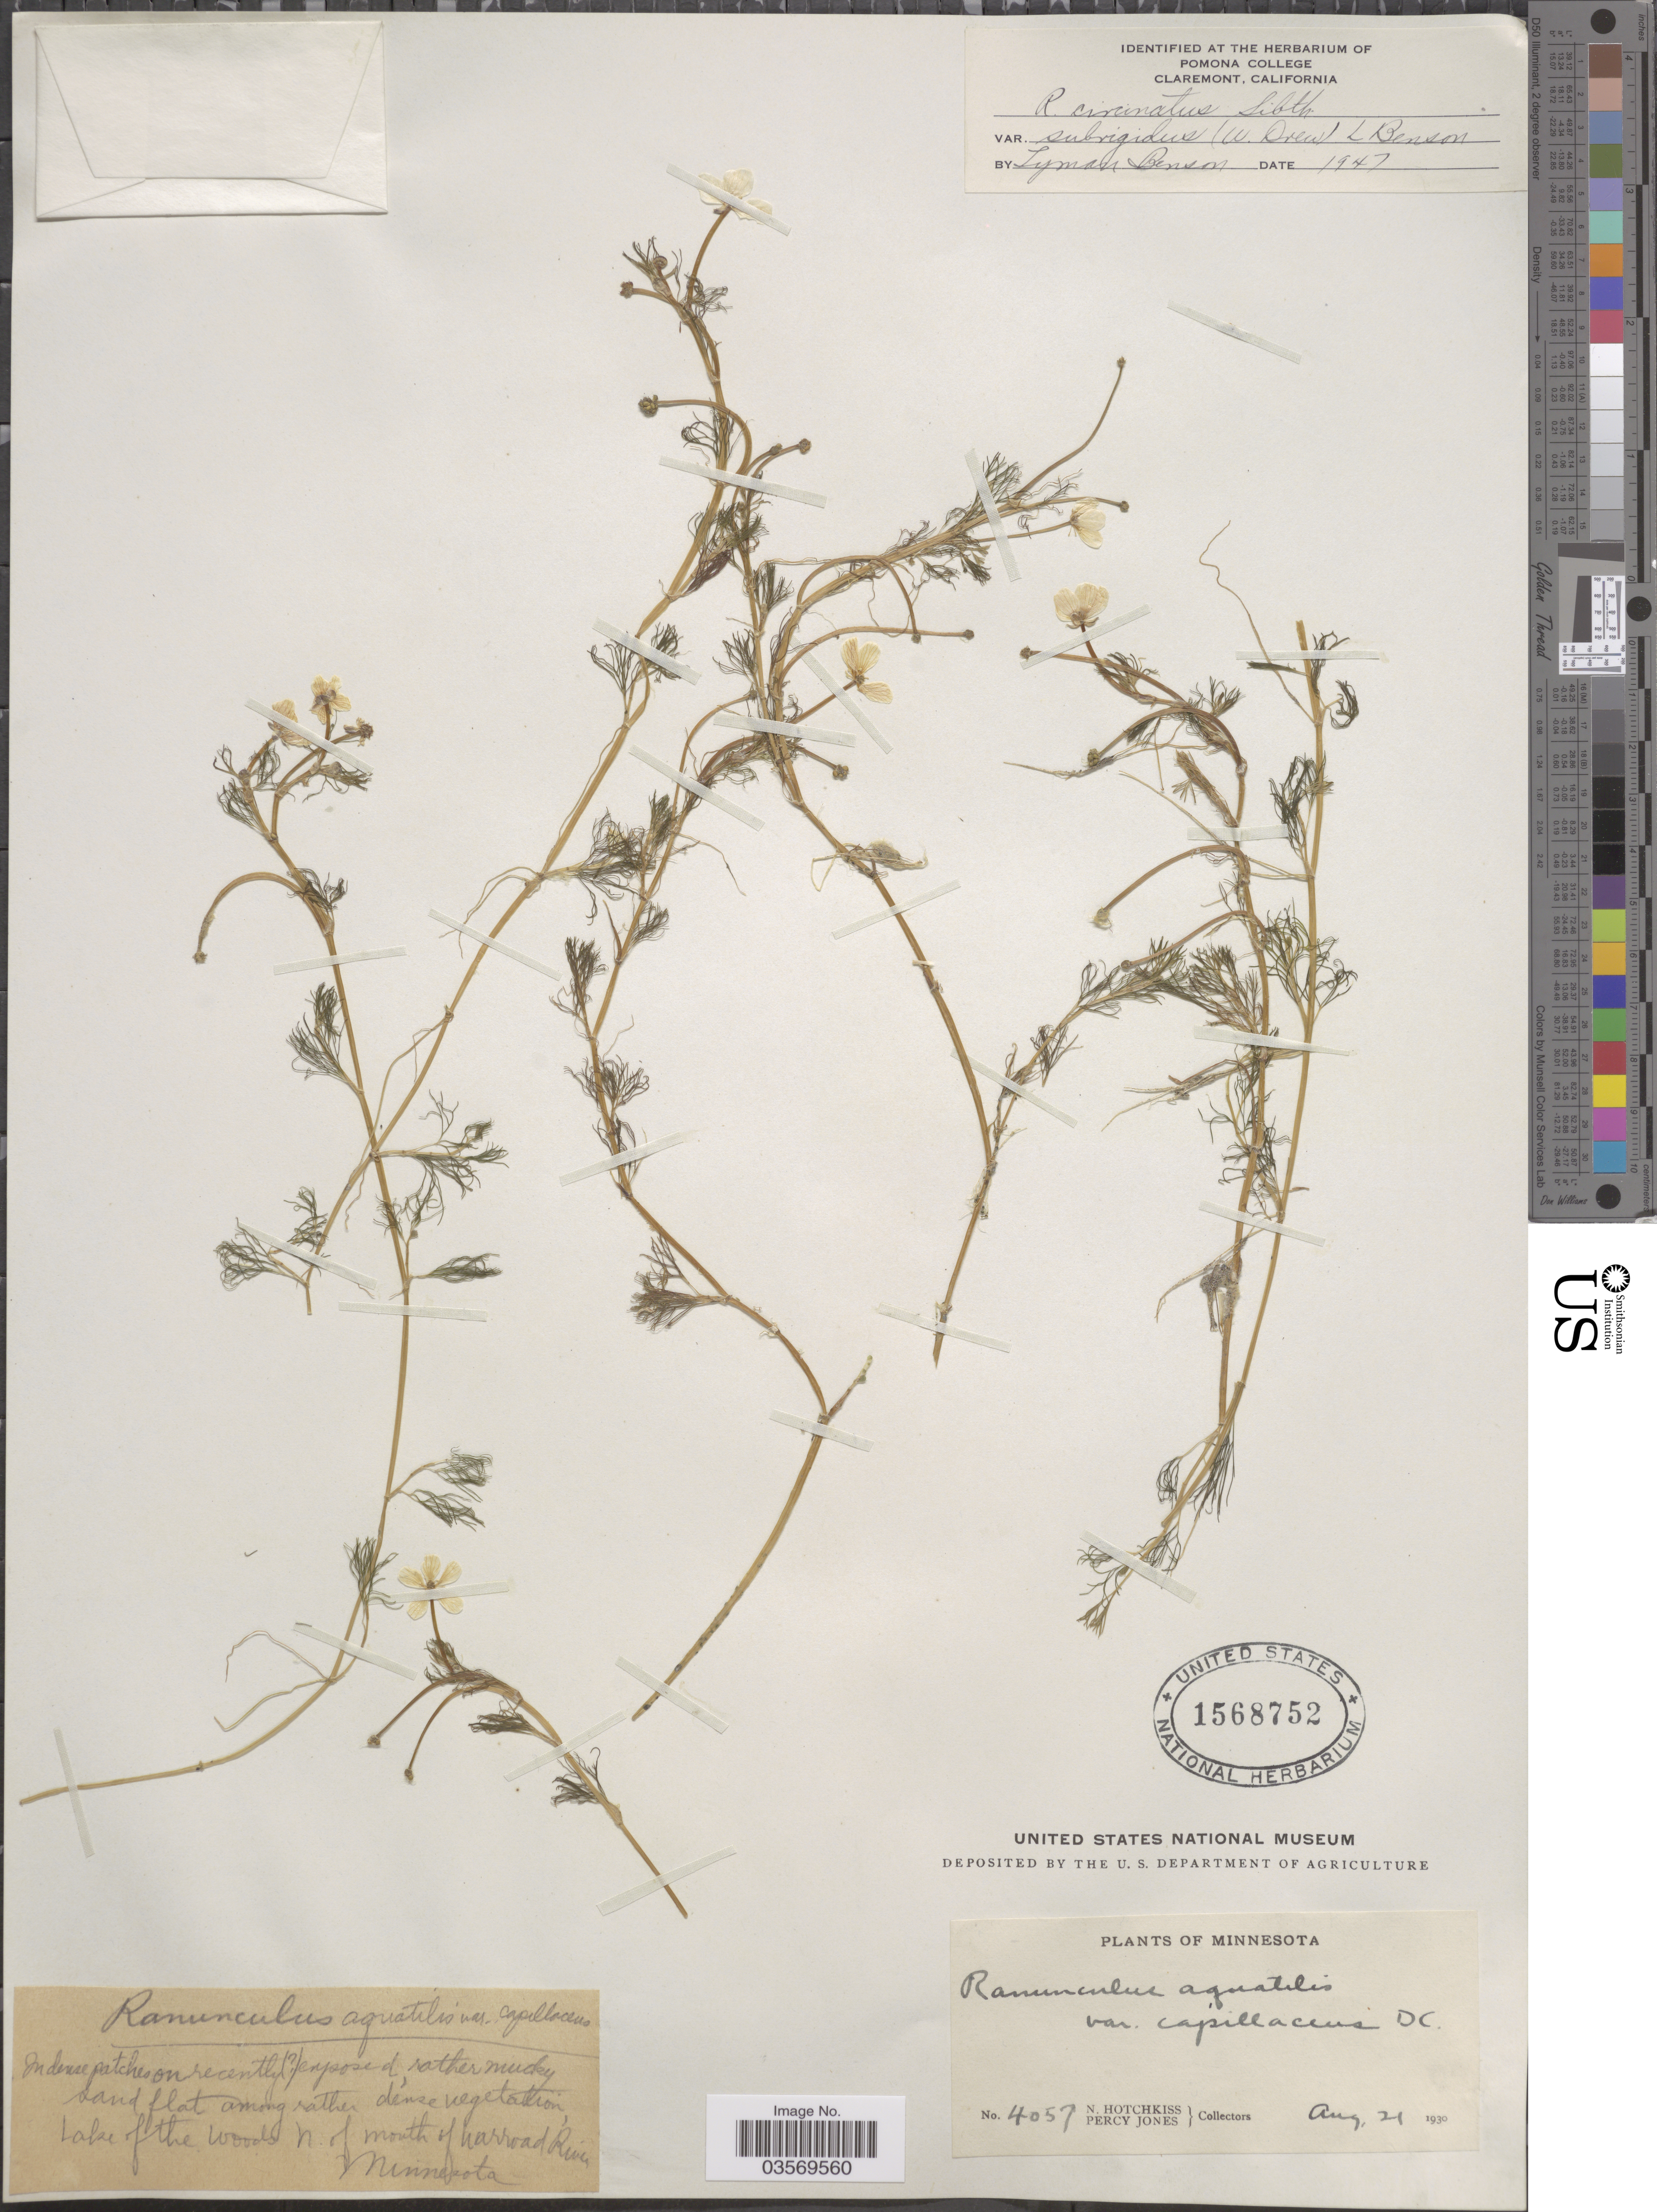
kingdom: Plantae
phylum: Tracheophyta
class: Magnoliopsida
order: Ranunculales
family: Ranunculaceae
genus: Ranunculus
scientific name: Ranunculus subrigidus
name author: W.B. Drew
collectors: N. Hotchkiss & P. Jones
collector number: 4057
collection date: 1930-08-21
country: United States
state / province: Minnesota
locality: Lake of the woods N. of mouth of Warroad River.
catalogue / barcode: US 1568752